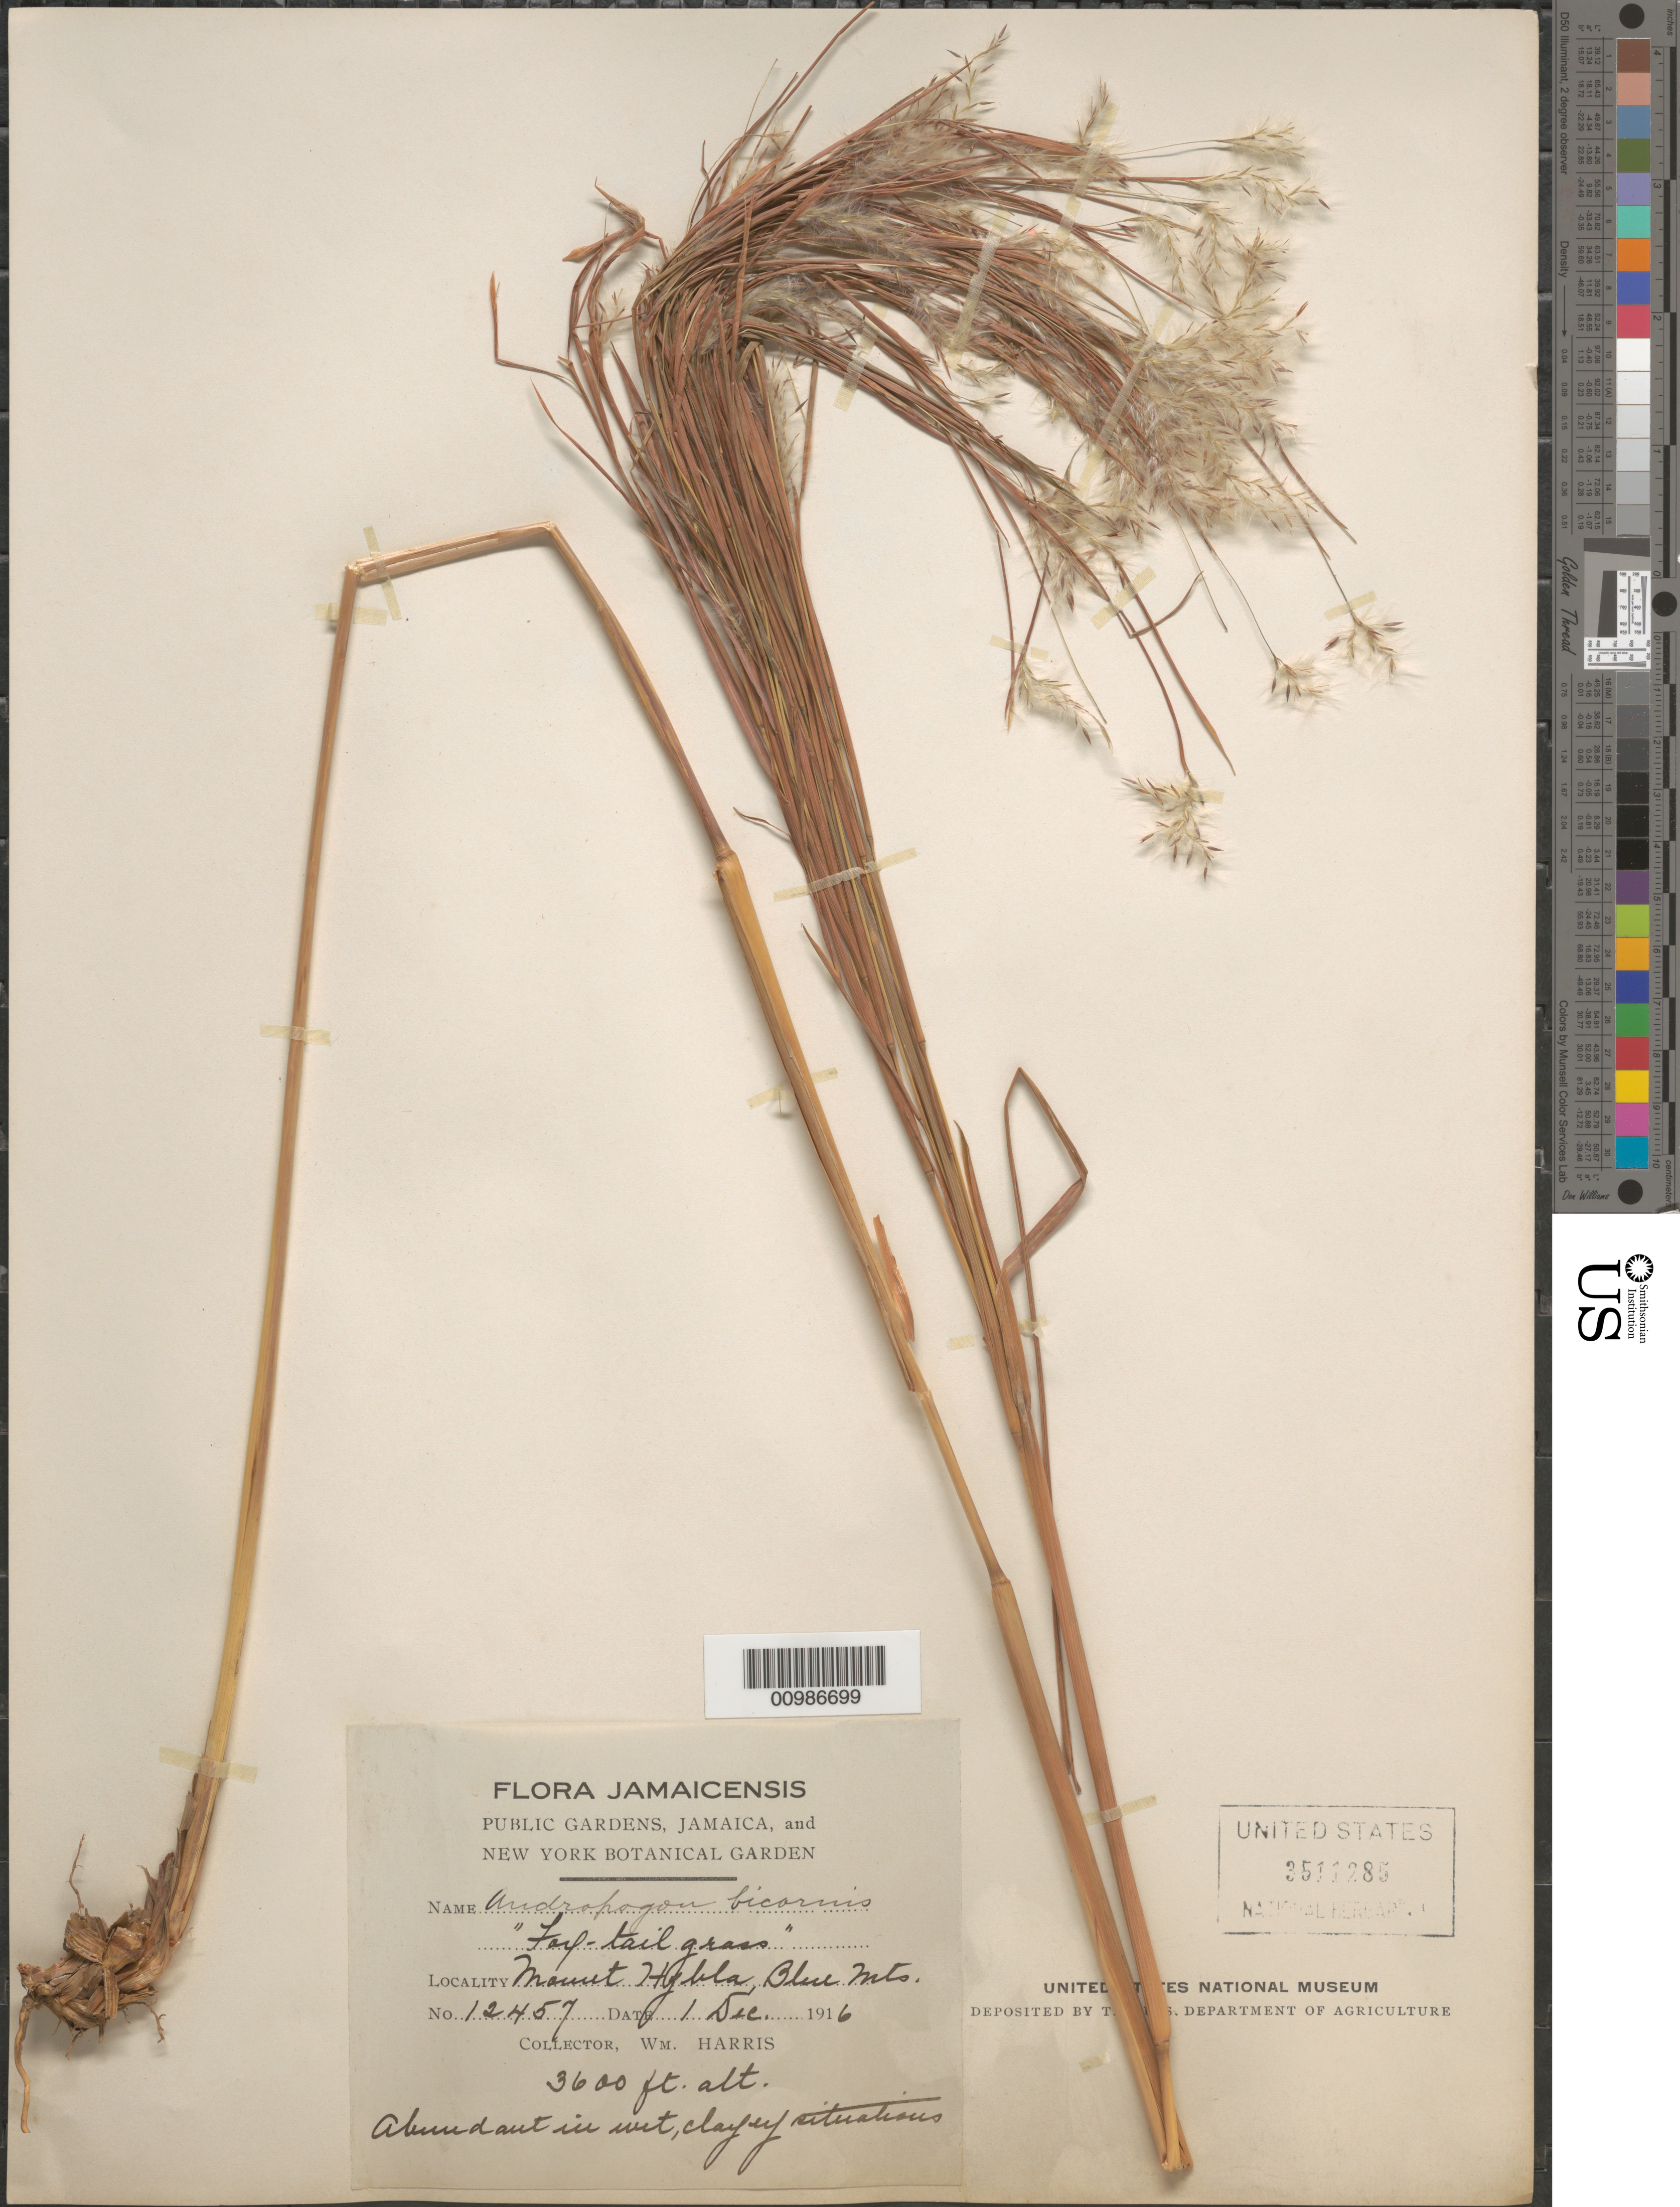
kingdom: Plantae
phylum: Tracheophyta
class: Liliopsida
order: Poales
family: Poaceae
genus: Andropogon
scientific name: Andropogon bicornis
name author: L.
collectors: W. H. Harris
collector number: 12457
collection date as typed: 01 Dec 1916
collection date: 1916-12-01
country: Jamaica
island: Jamaica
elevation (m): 1097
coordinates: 0 N, 0 E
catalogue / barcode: US 3511285